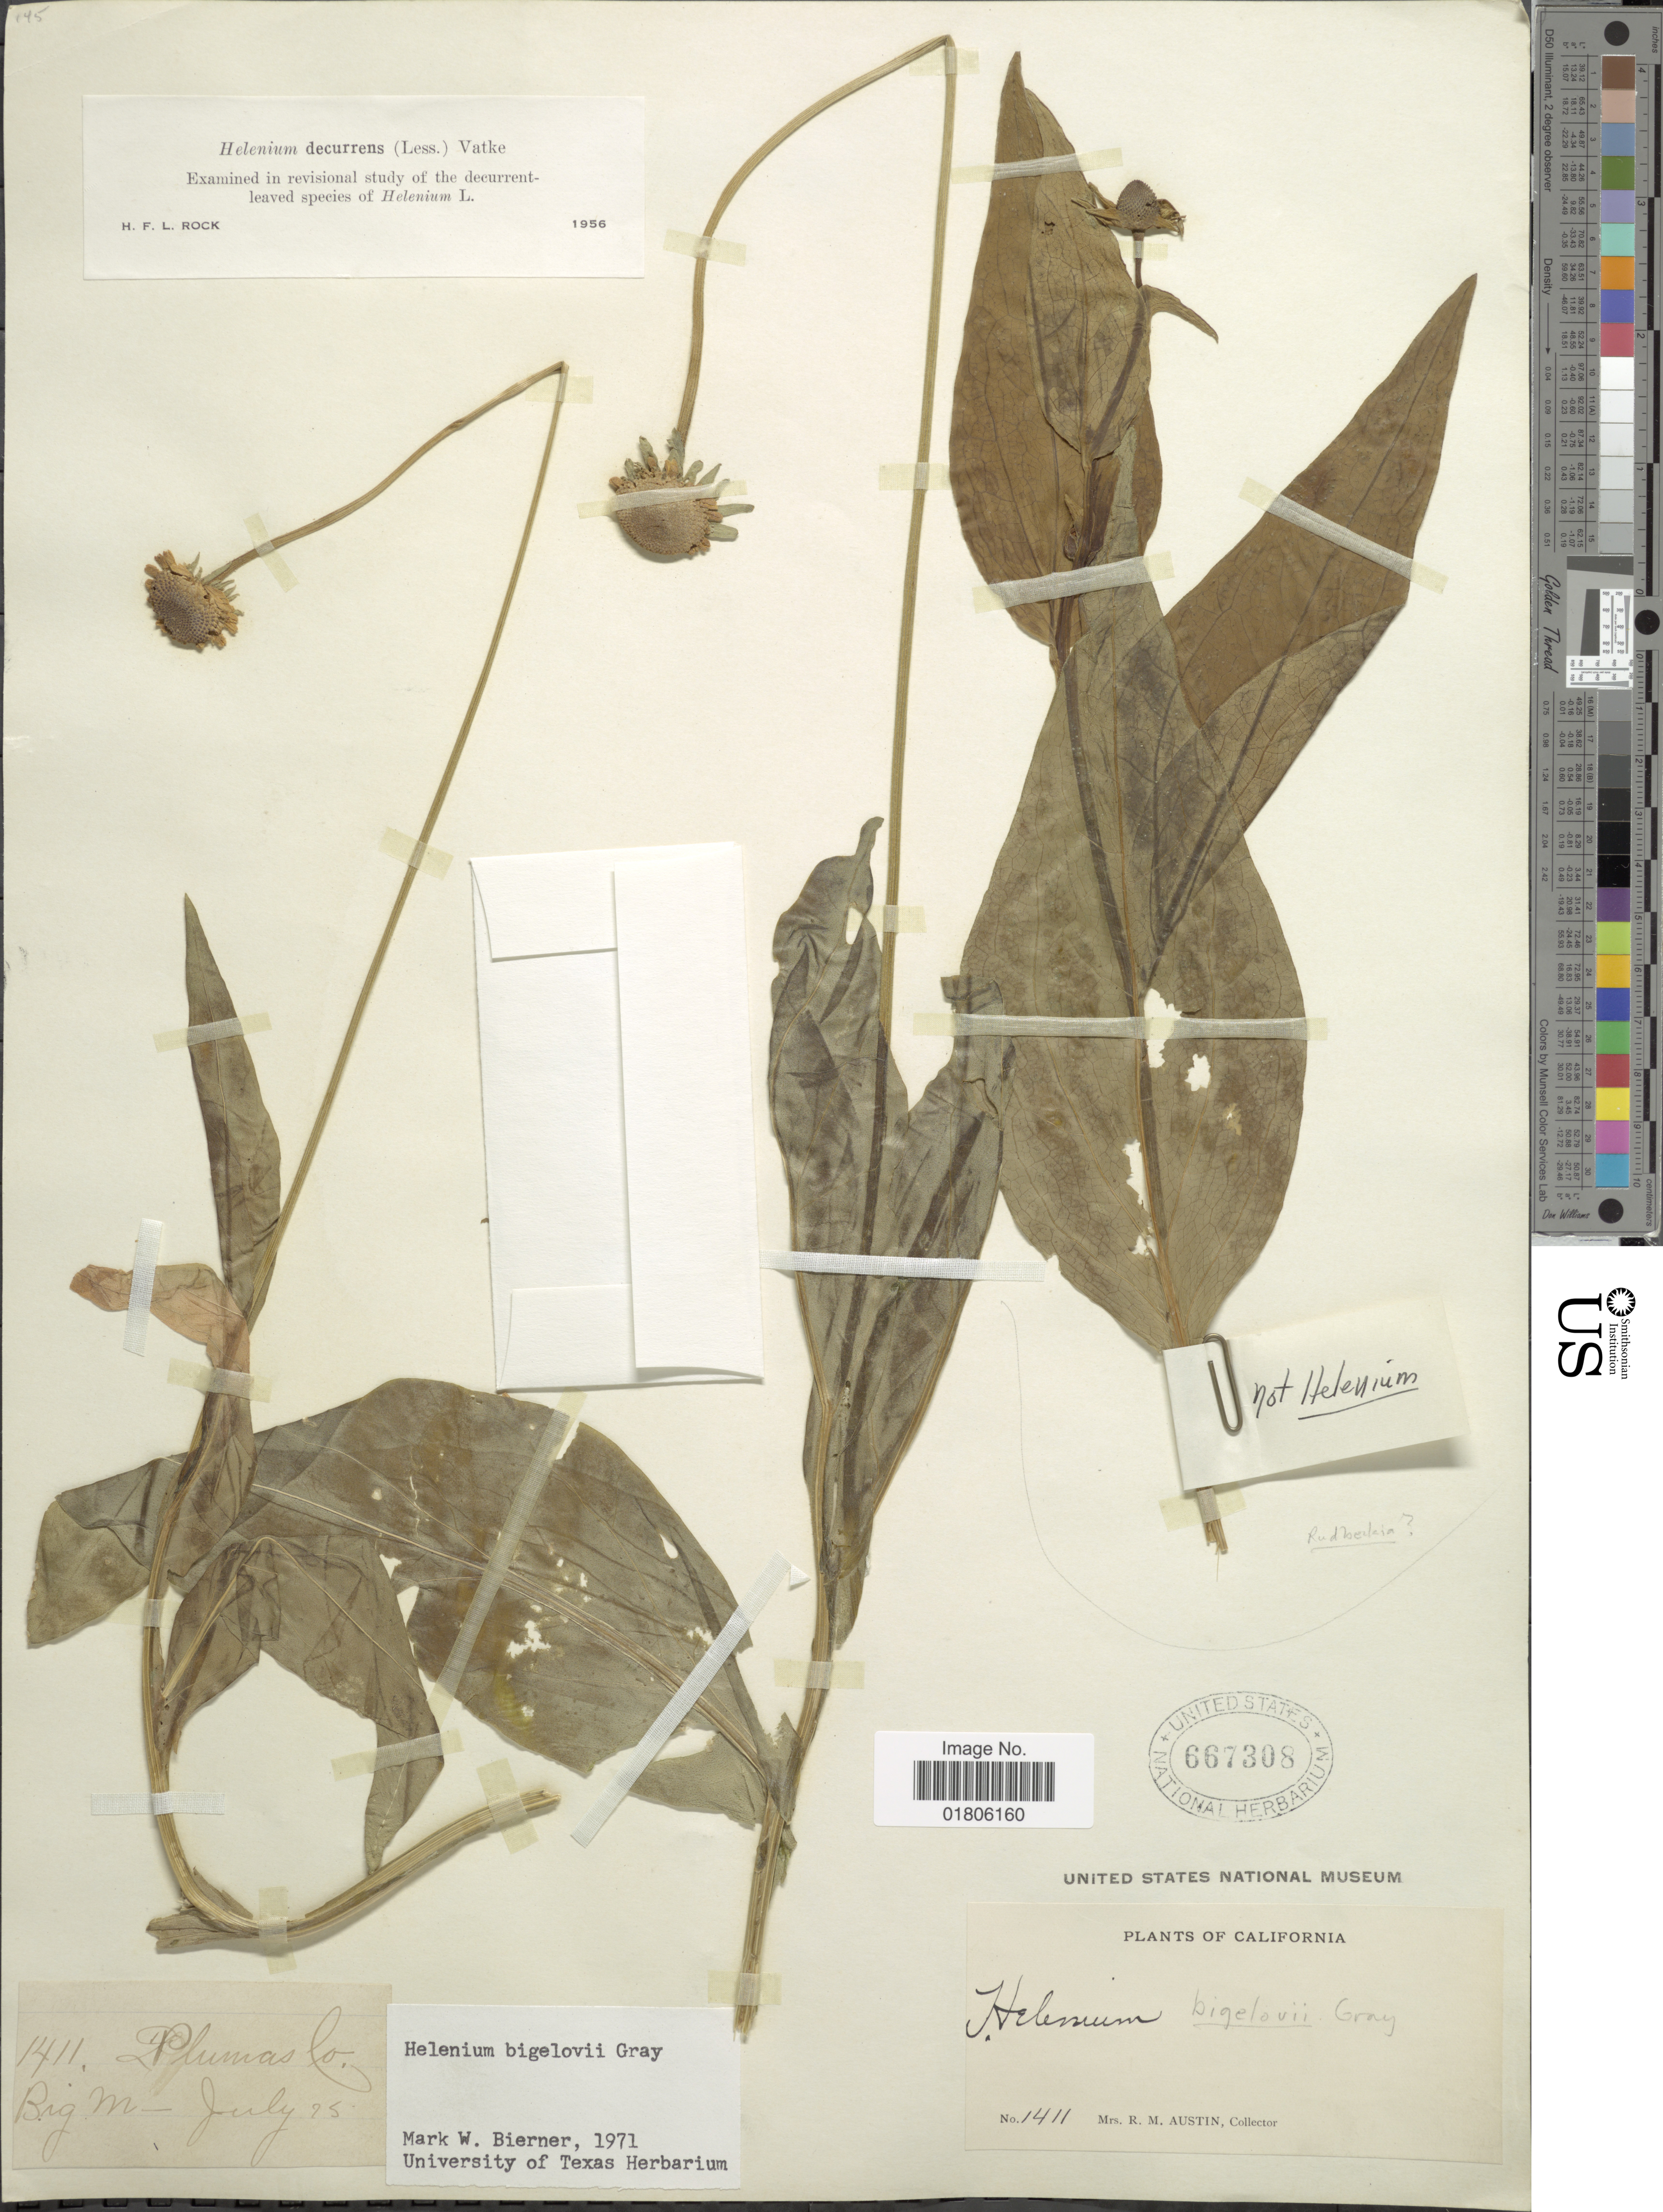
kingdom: Plantae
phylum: Tracheophyta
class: Magnoliopsida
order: Asterales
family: Asteraceae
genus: Helenium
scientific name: Helenium bigelovii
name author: A. Gray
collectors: R. Austin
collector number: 1411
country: United States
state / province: California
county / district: Plumas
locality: Plumas Co. Big M.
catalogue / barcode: US 667308